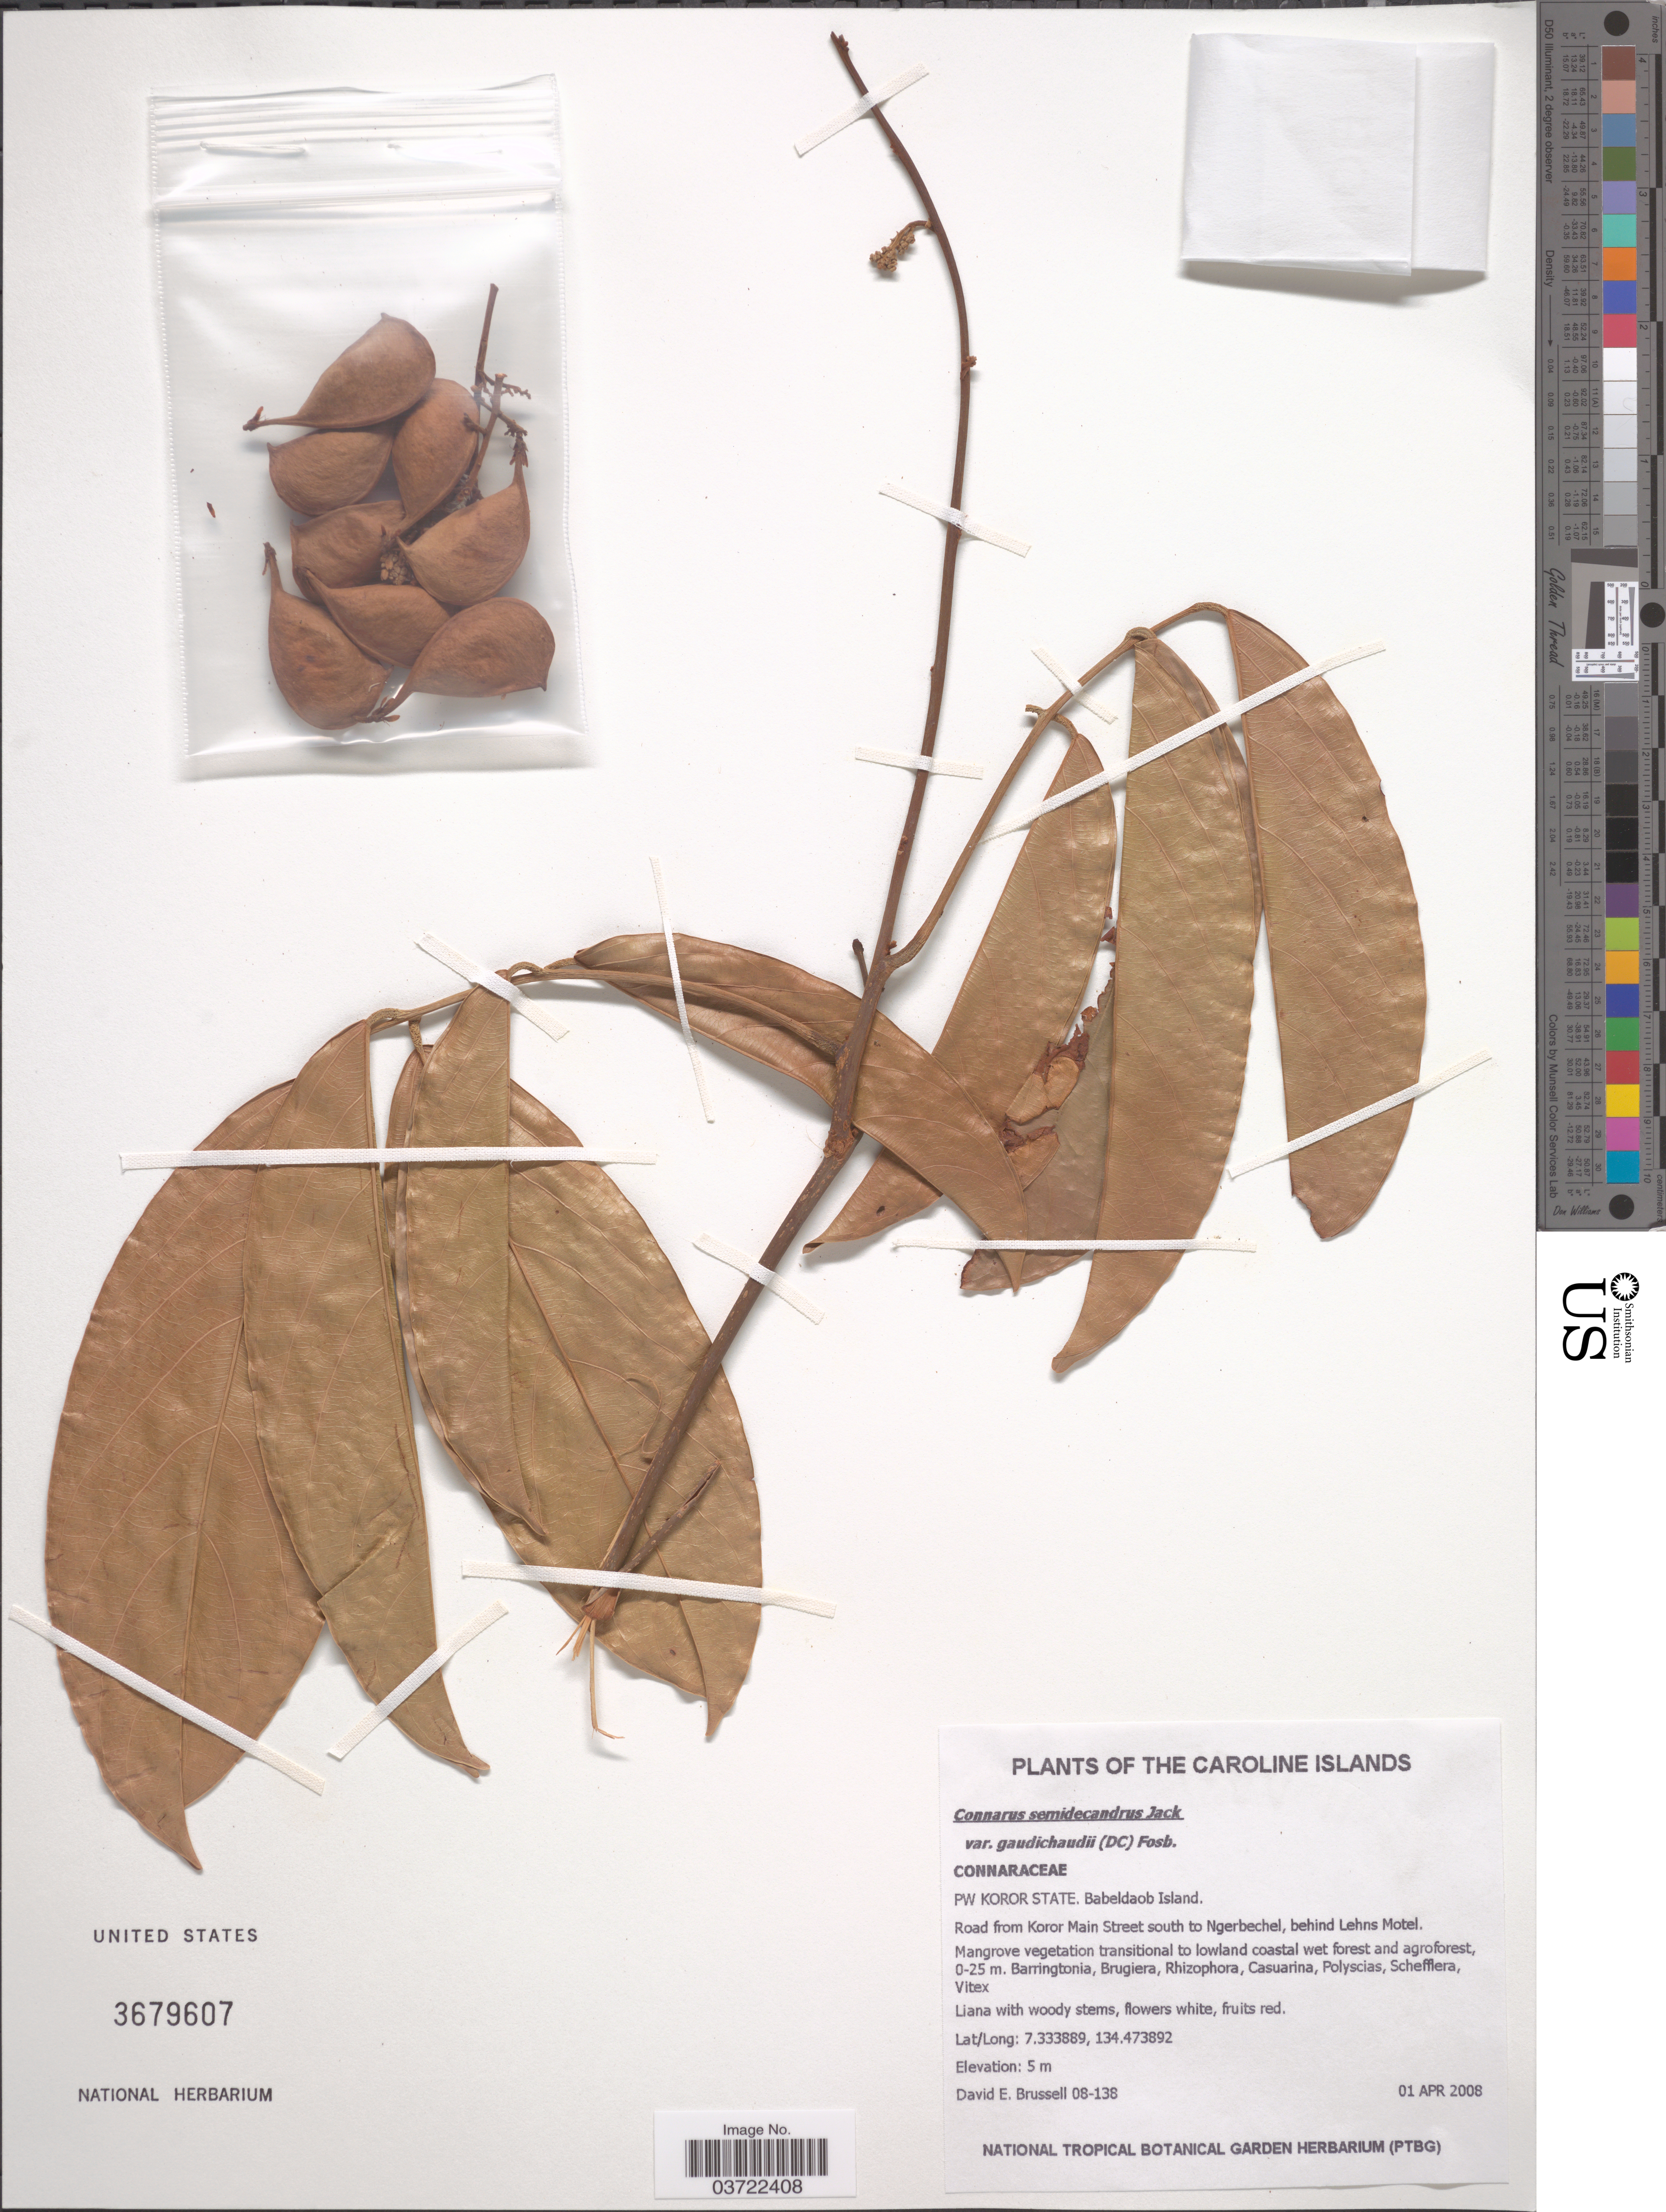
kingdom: Plantae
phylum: Tracheophyta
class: Magnoliopsida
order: Oxalidales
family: Connaraceae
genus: Connarus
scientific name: Connarus semidecandrus var. gaudichaudii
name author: (DC.) Fosberg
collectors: D. Brussell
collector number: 08-138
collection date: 2008-04-01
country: Palau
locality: Caroline Islands. PW Koror State. Babeldaob Island. Road from Koror Main Street south to Ngerbechel, behind Lehns Motel.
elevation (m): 5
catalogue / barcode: US 3679607